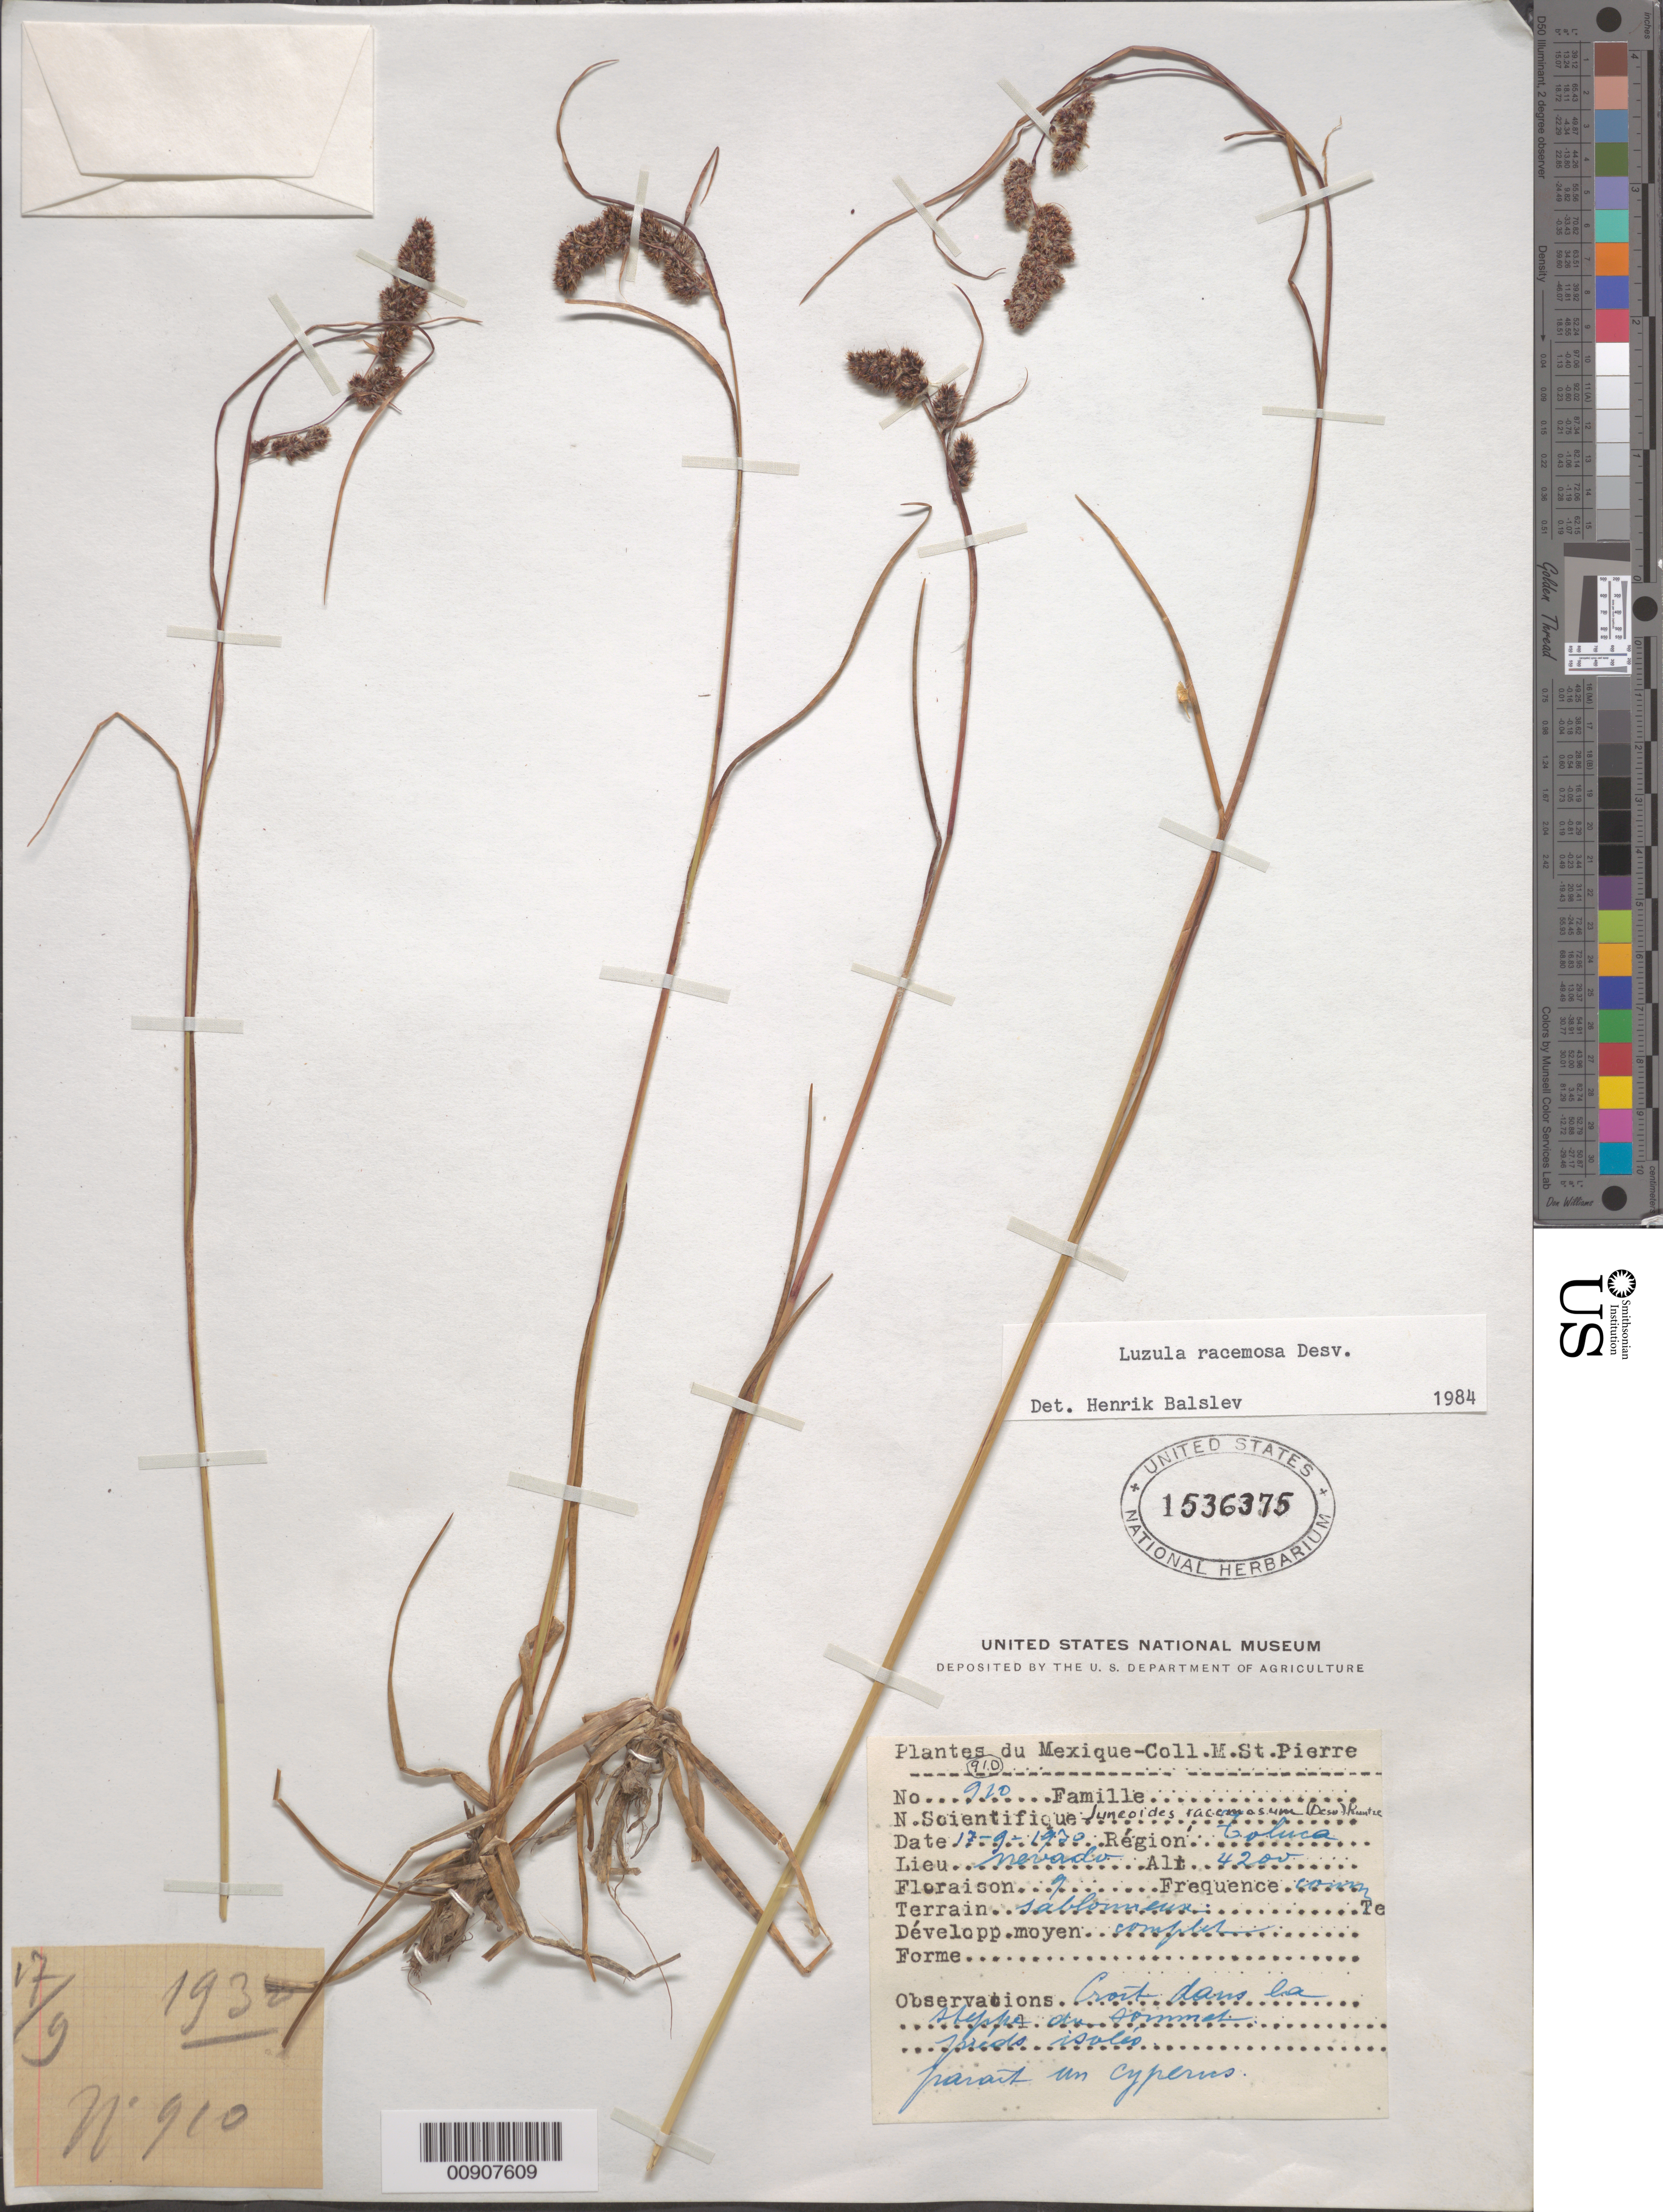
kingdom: Plantae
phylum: Tracheophyta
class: Liliopsida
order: Poales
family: Juncaceae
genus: Luzula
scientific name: Luzula racemosa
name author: Desv.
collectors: M. Saint-Pierre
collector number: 910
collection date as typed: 17 Sep 1930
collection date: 1930-09-17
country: Mexico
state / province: México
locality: Toluca, Nevado.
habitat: Terrain sablonneux. Croît dans la steppe du sommet pieds isole parait un cyperus.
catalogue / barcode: US 1536375